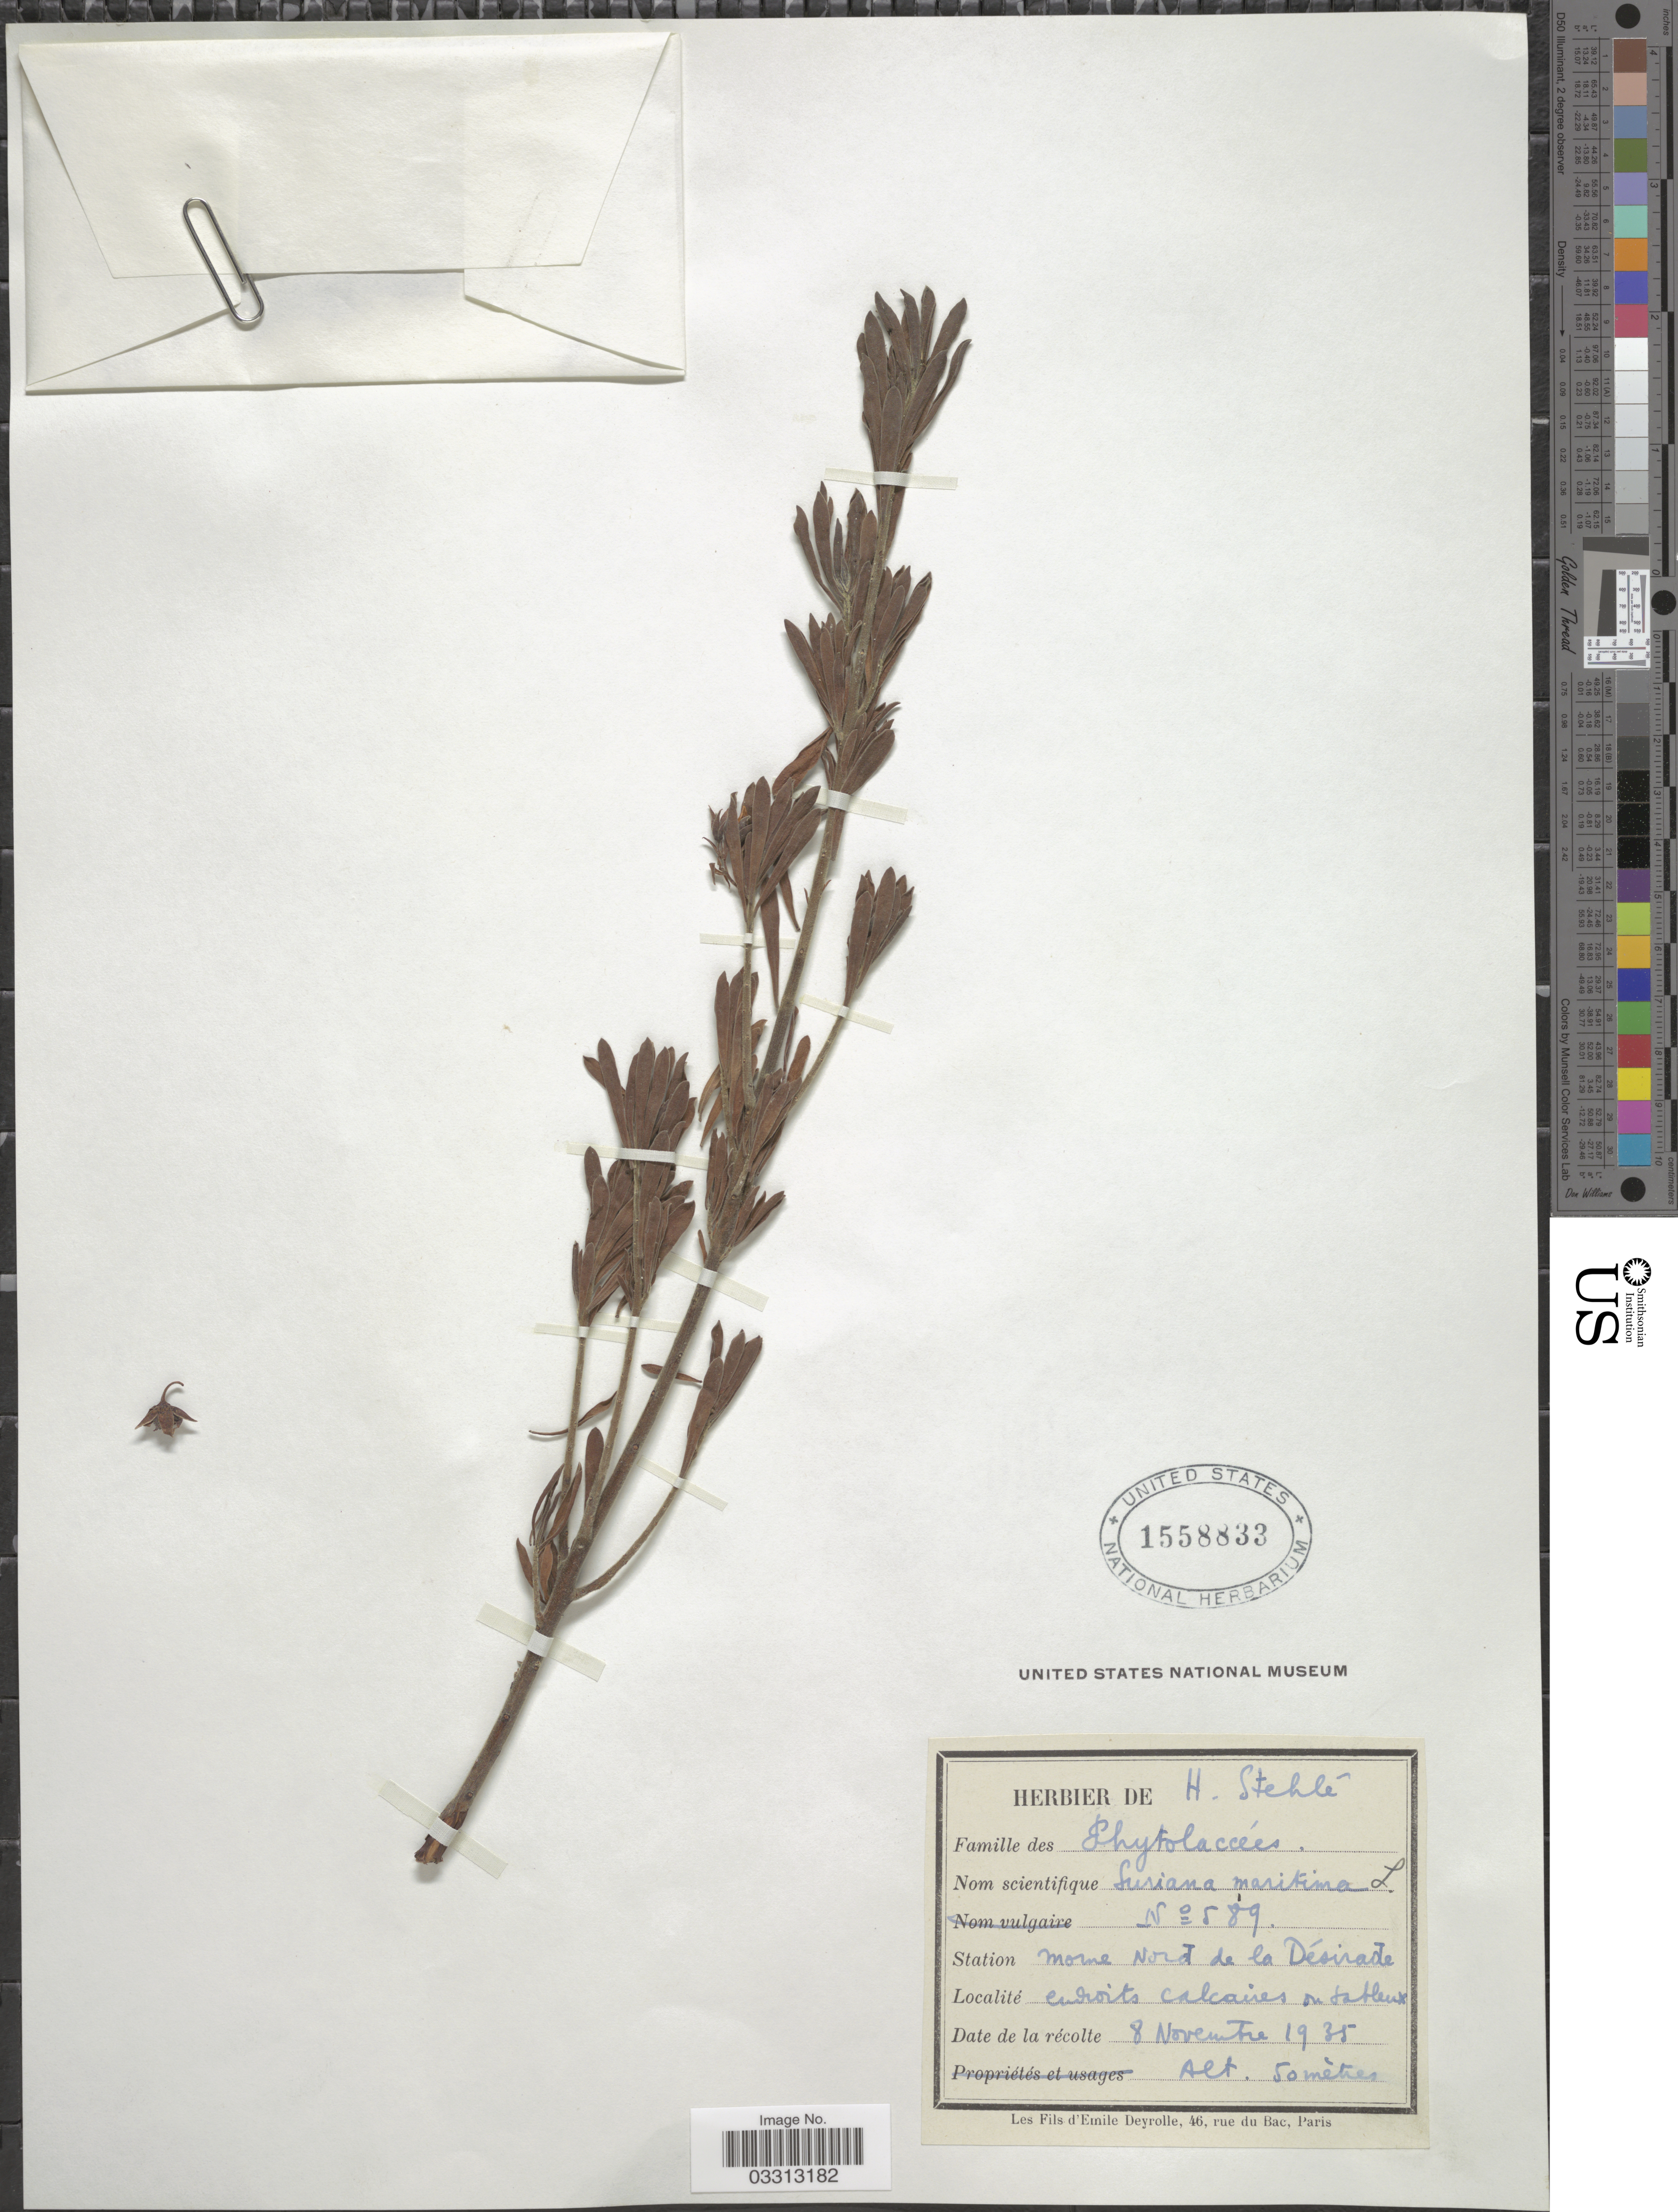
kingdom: Plantae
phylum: Tracheophyta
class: Magnoliopsida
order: Fabales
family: Surianaceae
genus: Suriana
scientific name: Suriana maritima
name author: L.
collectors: H. Stehlé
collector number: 589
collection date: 1935-11-08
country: Guadeloupe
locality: Station morne Nord de la Désirade.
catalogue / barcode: US 1558833